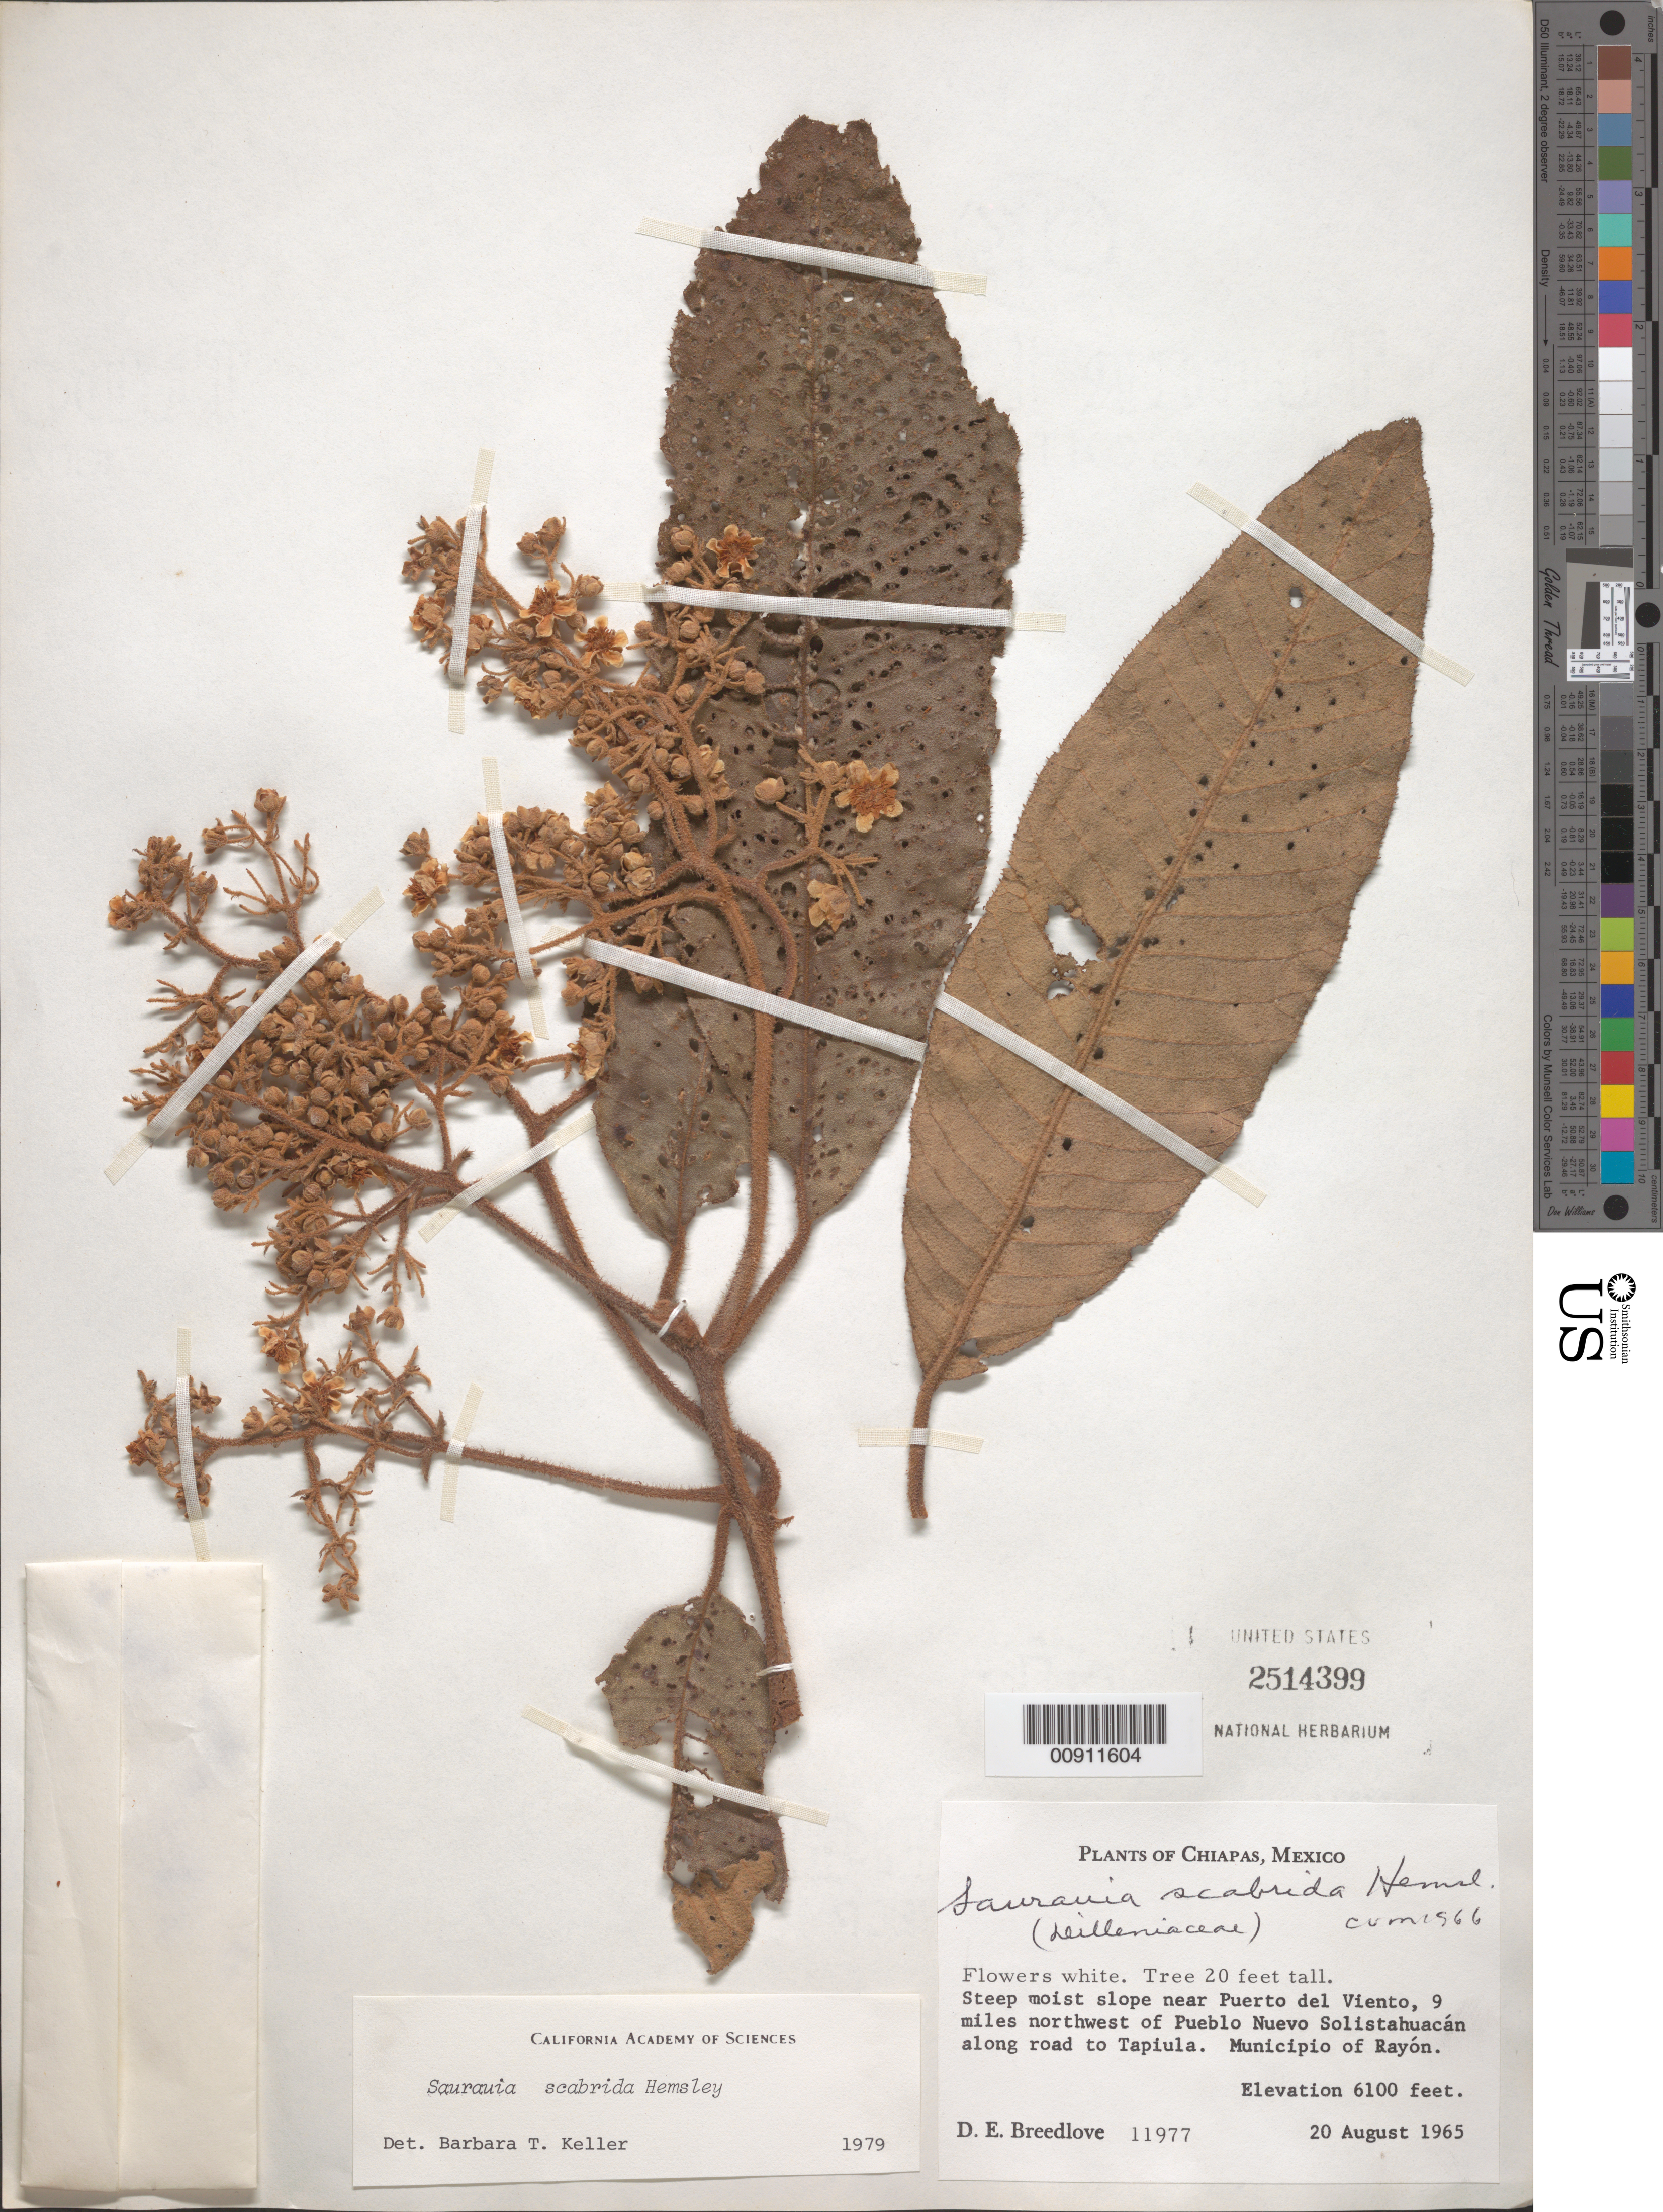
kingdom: Plantae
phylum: Tracheophyta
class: Magnoliopsida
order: Ericales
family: Actinidiaceae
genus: Saurauia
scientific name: Saurauia scabrida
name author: Hemsl.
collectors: D. E. Breedlove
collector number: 11977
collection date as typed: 20 Aug 1965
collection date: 1965-08-20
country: Mexico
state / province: Chiapas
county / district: Rayón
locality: Near Puerto del Viento, 9 miles northwest of Pueblo Nuevo Solistahuacán along road to Tapiula. Municipio of Rayón, Chiapas.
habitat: Steep moist slope.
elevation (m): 1859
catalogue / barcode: US 2514399